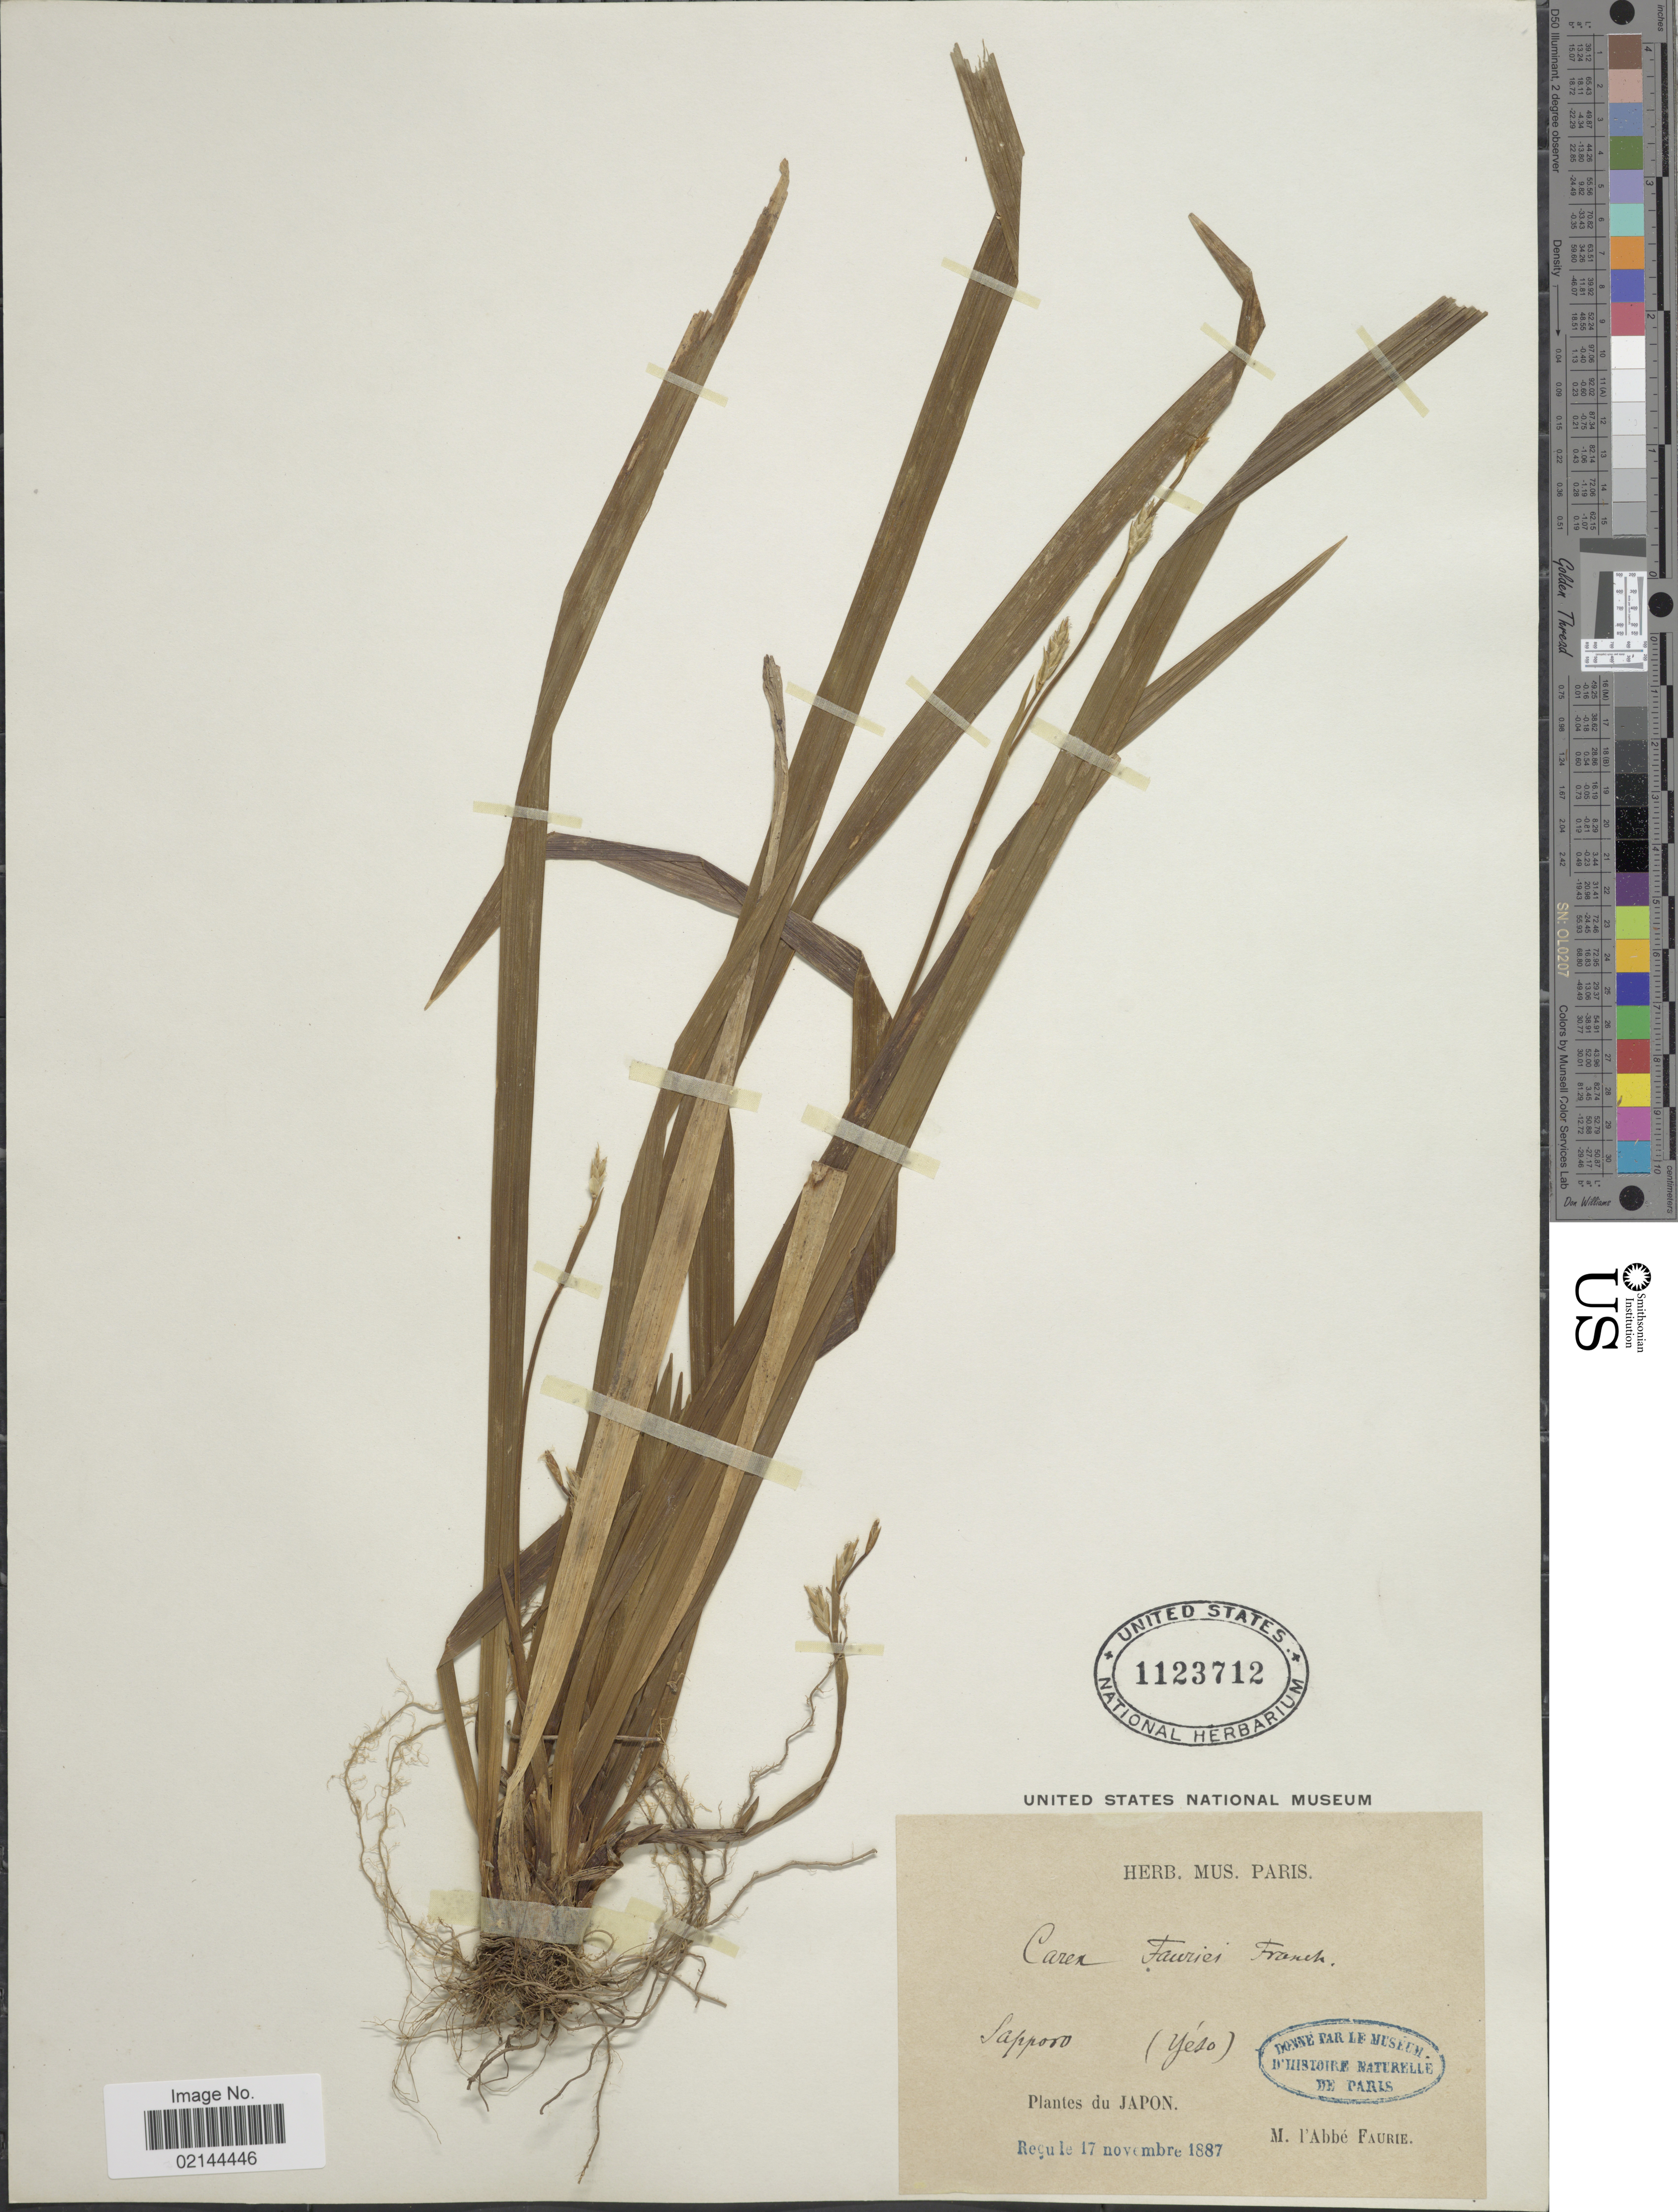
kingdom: Plantae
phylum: Tracheophyta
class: Liliopsida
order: Poales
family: Cyperaceae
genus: Carex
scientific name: Carex fauriei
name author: Franch.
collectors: A. Faurie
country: Japan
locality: Sapporo (Yeso). Japon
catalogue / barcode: US 1123712